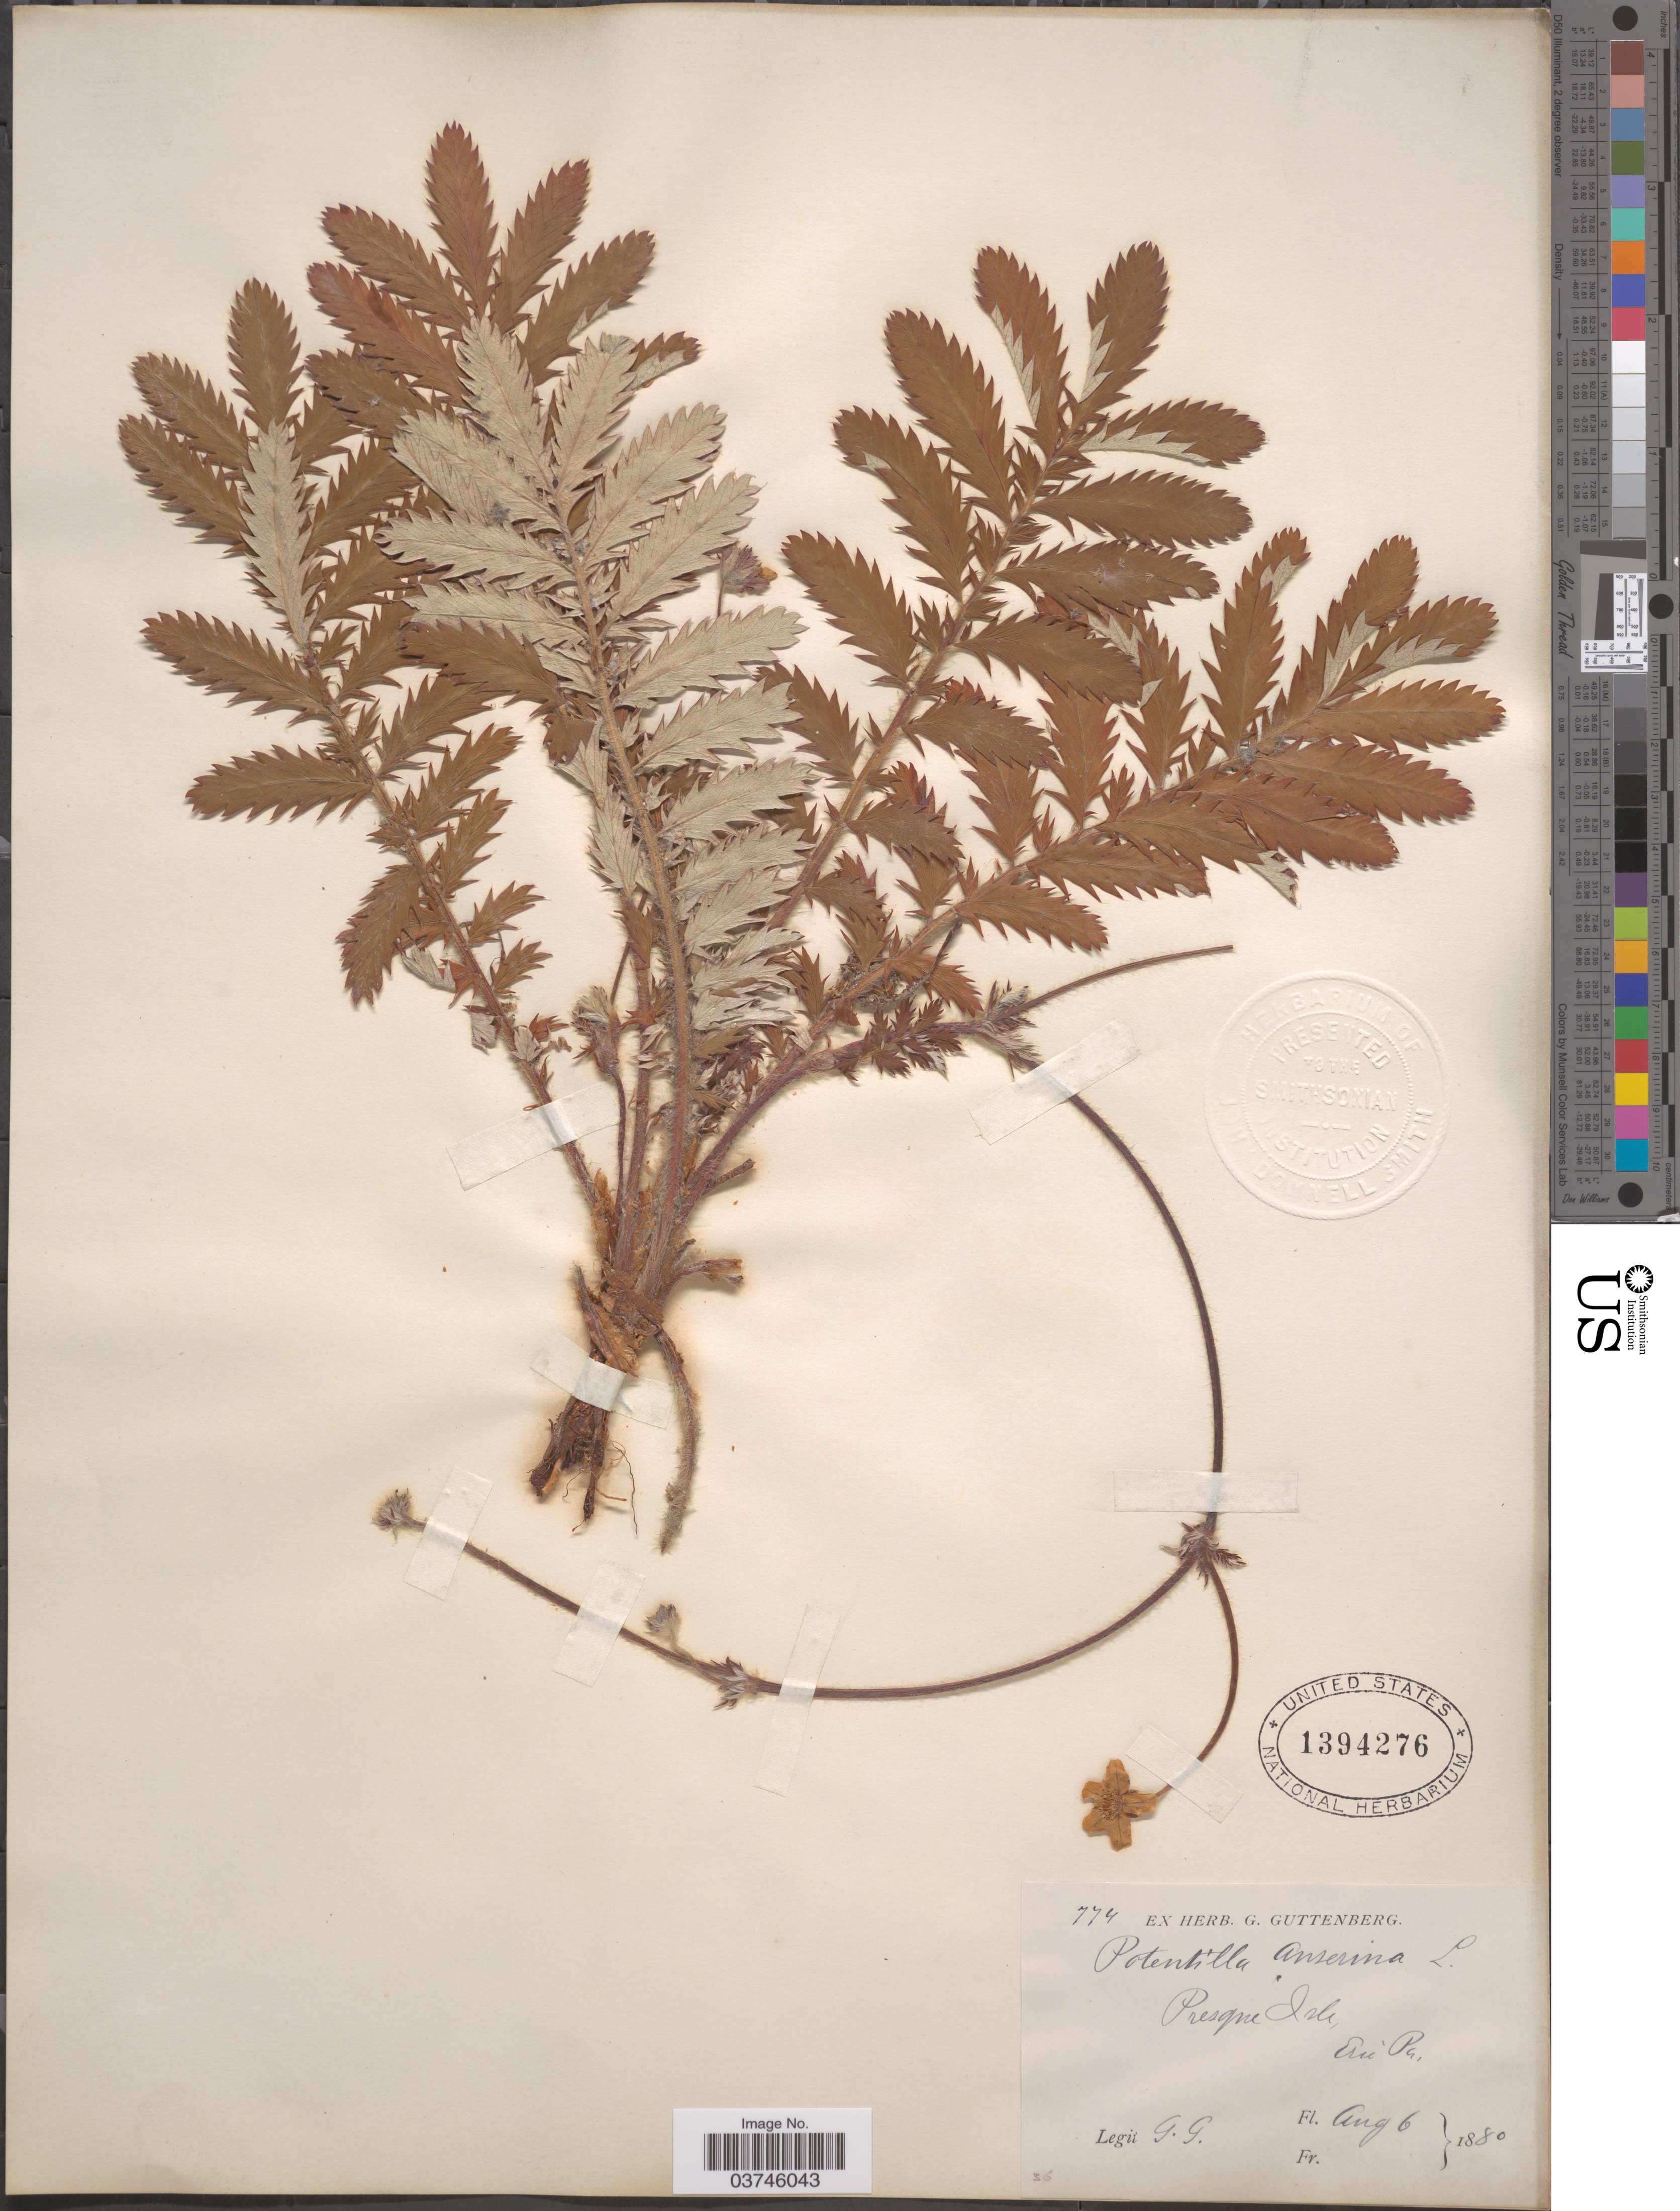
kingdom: Plantae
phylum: Tracheophyta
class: Magnoliopsida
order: Rosales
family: Rosaceae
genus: Argentina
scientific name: Argentina anserina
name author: (L.) Rydb.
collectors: G. Guttenberg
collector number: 774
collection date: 1880-08-06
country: United States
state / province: Pennsylvania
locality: Presque Isle. Erie.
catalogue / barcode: US 1394276